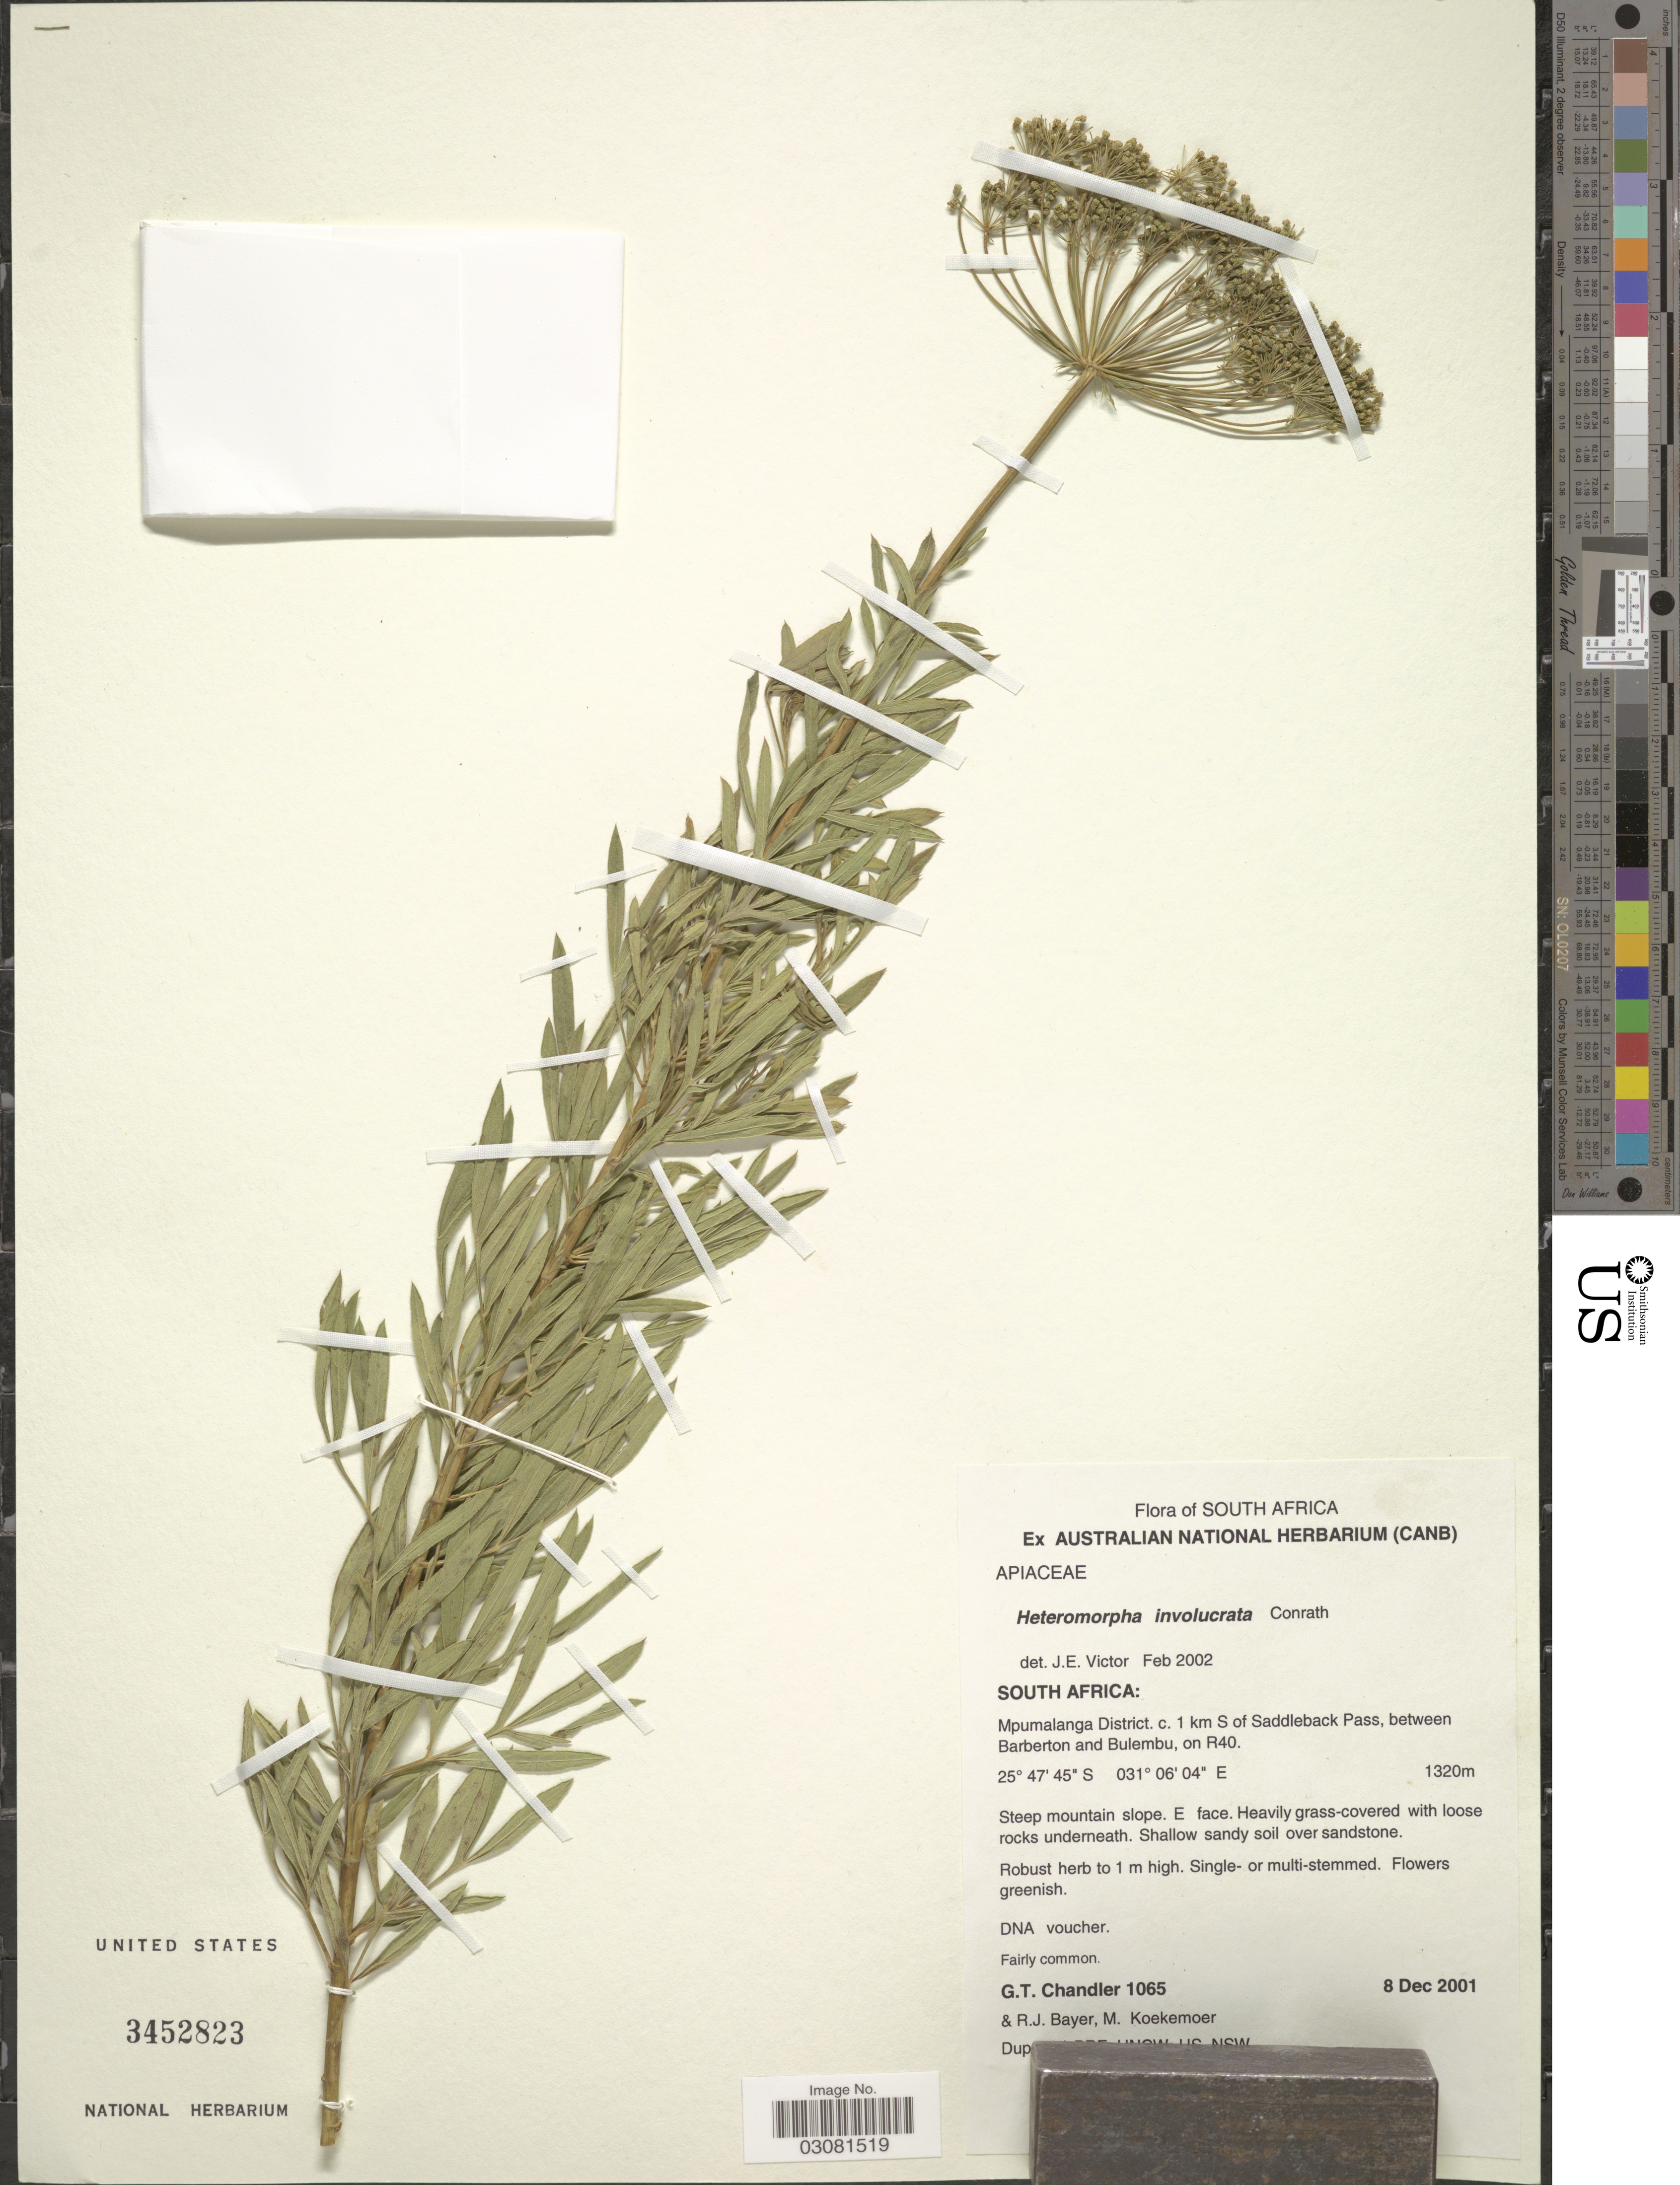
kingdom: Plantae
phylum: Tracheophyta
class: Magnoliopsida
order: Apiales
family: Apiaceae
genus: Heteromorpha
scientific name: Heteromorpha involucrata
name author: Conrath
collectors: G. Chandler, R. Bayer & M. Koekemoer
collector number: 1065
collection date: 2001-12-08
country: South Africa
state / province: Mpumalanga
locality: Mpumalanga District. c. 1 km S of Saddleback Pass, between Barberton and Bulembu, on R40.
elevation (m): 1320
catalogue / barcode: US 3452823